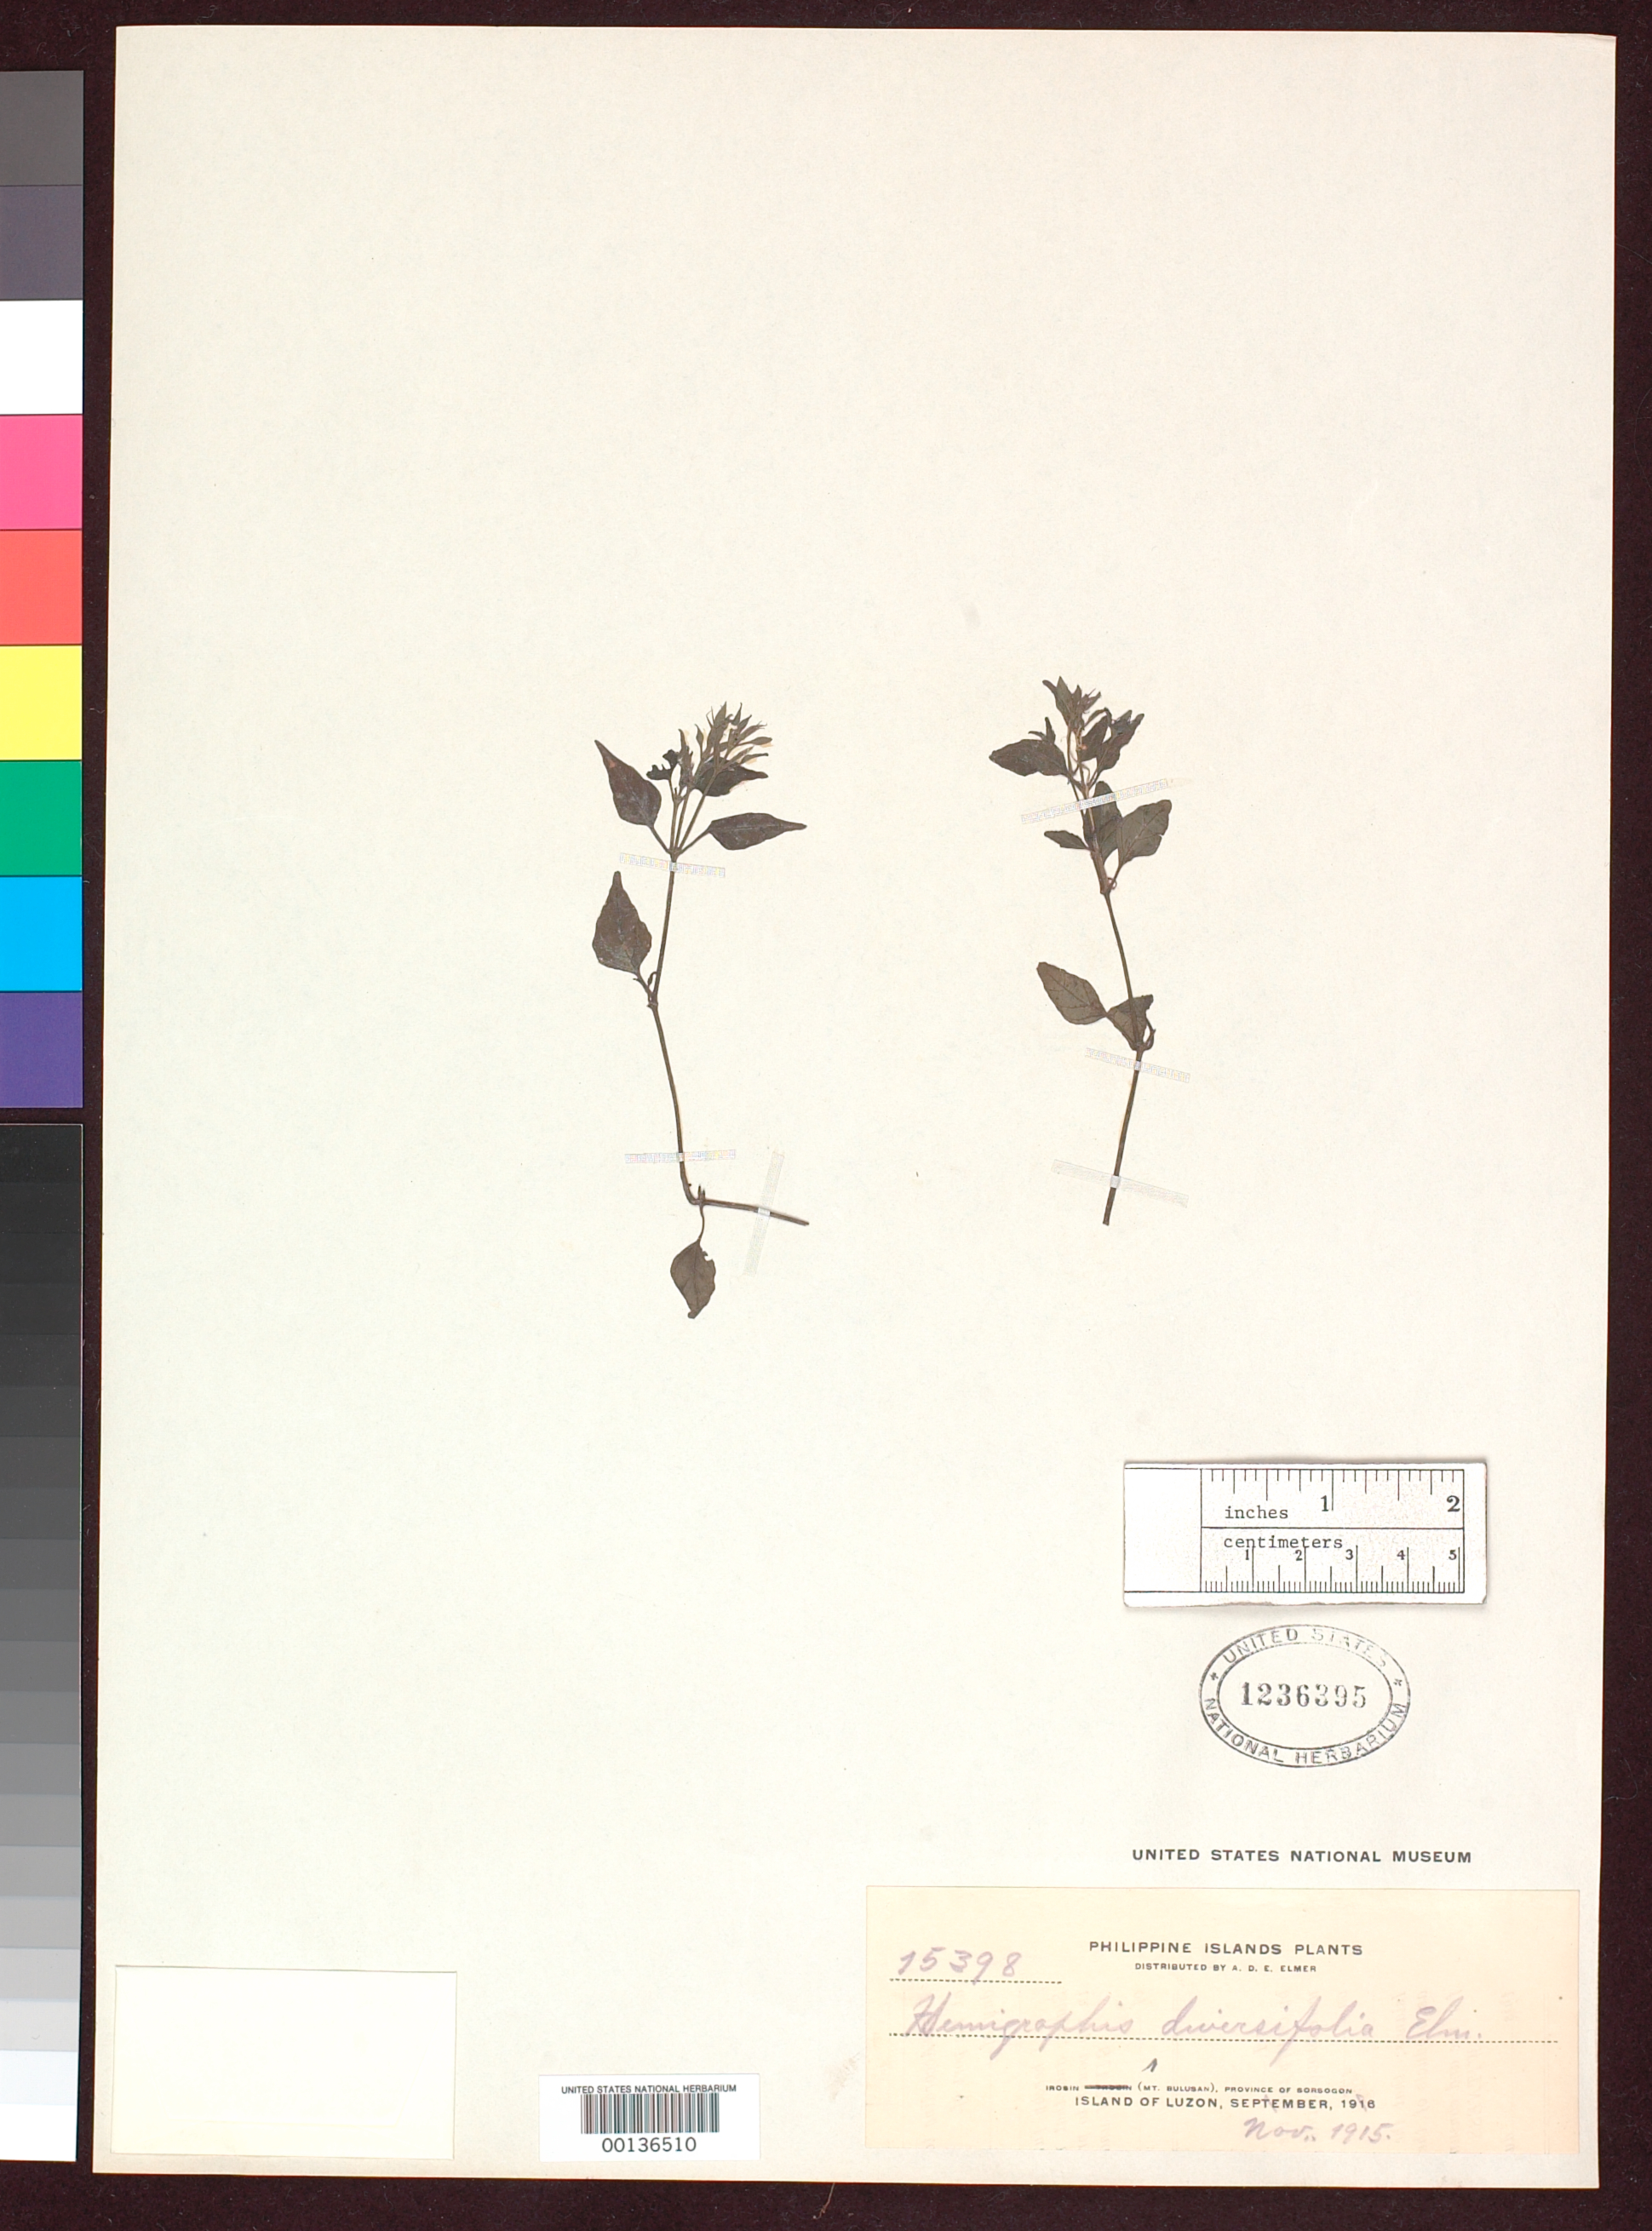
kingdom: Plantae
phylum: Tracheophyta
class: Magnoliopsida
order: Lamiales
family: Acanthaceae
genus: Hemigraphis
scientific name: Hemigraphis diversifolia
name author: Elmer ex Bremek.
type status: Isotype; Voucher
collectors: A. D. E. Elmer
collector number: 15398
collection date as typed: Nov 1915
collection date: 1915-11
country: Philippines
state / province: Bicol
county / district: Sorsogon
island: Luzon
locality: Irosin, Mt. Bulusan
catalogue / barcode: US 1236395